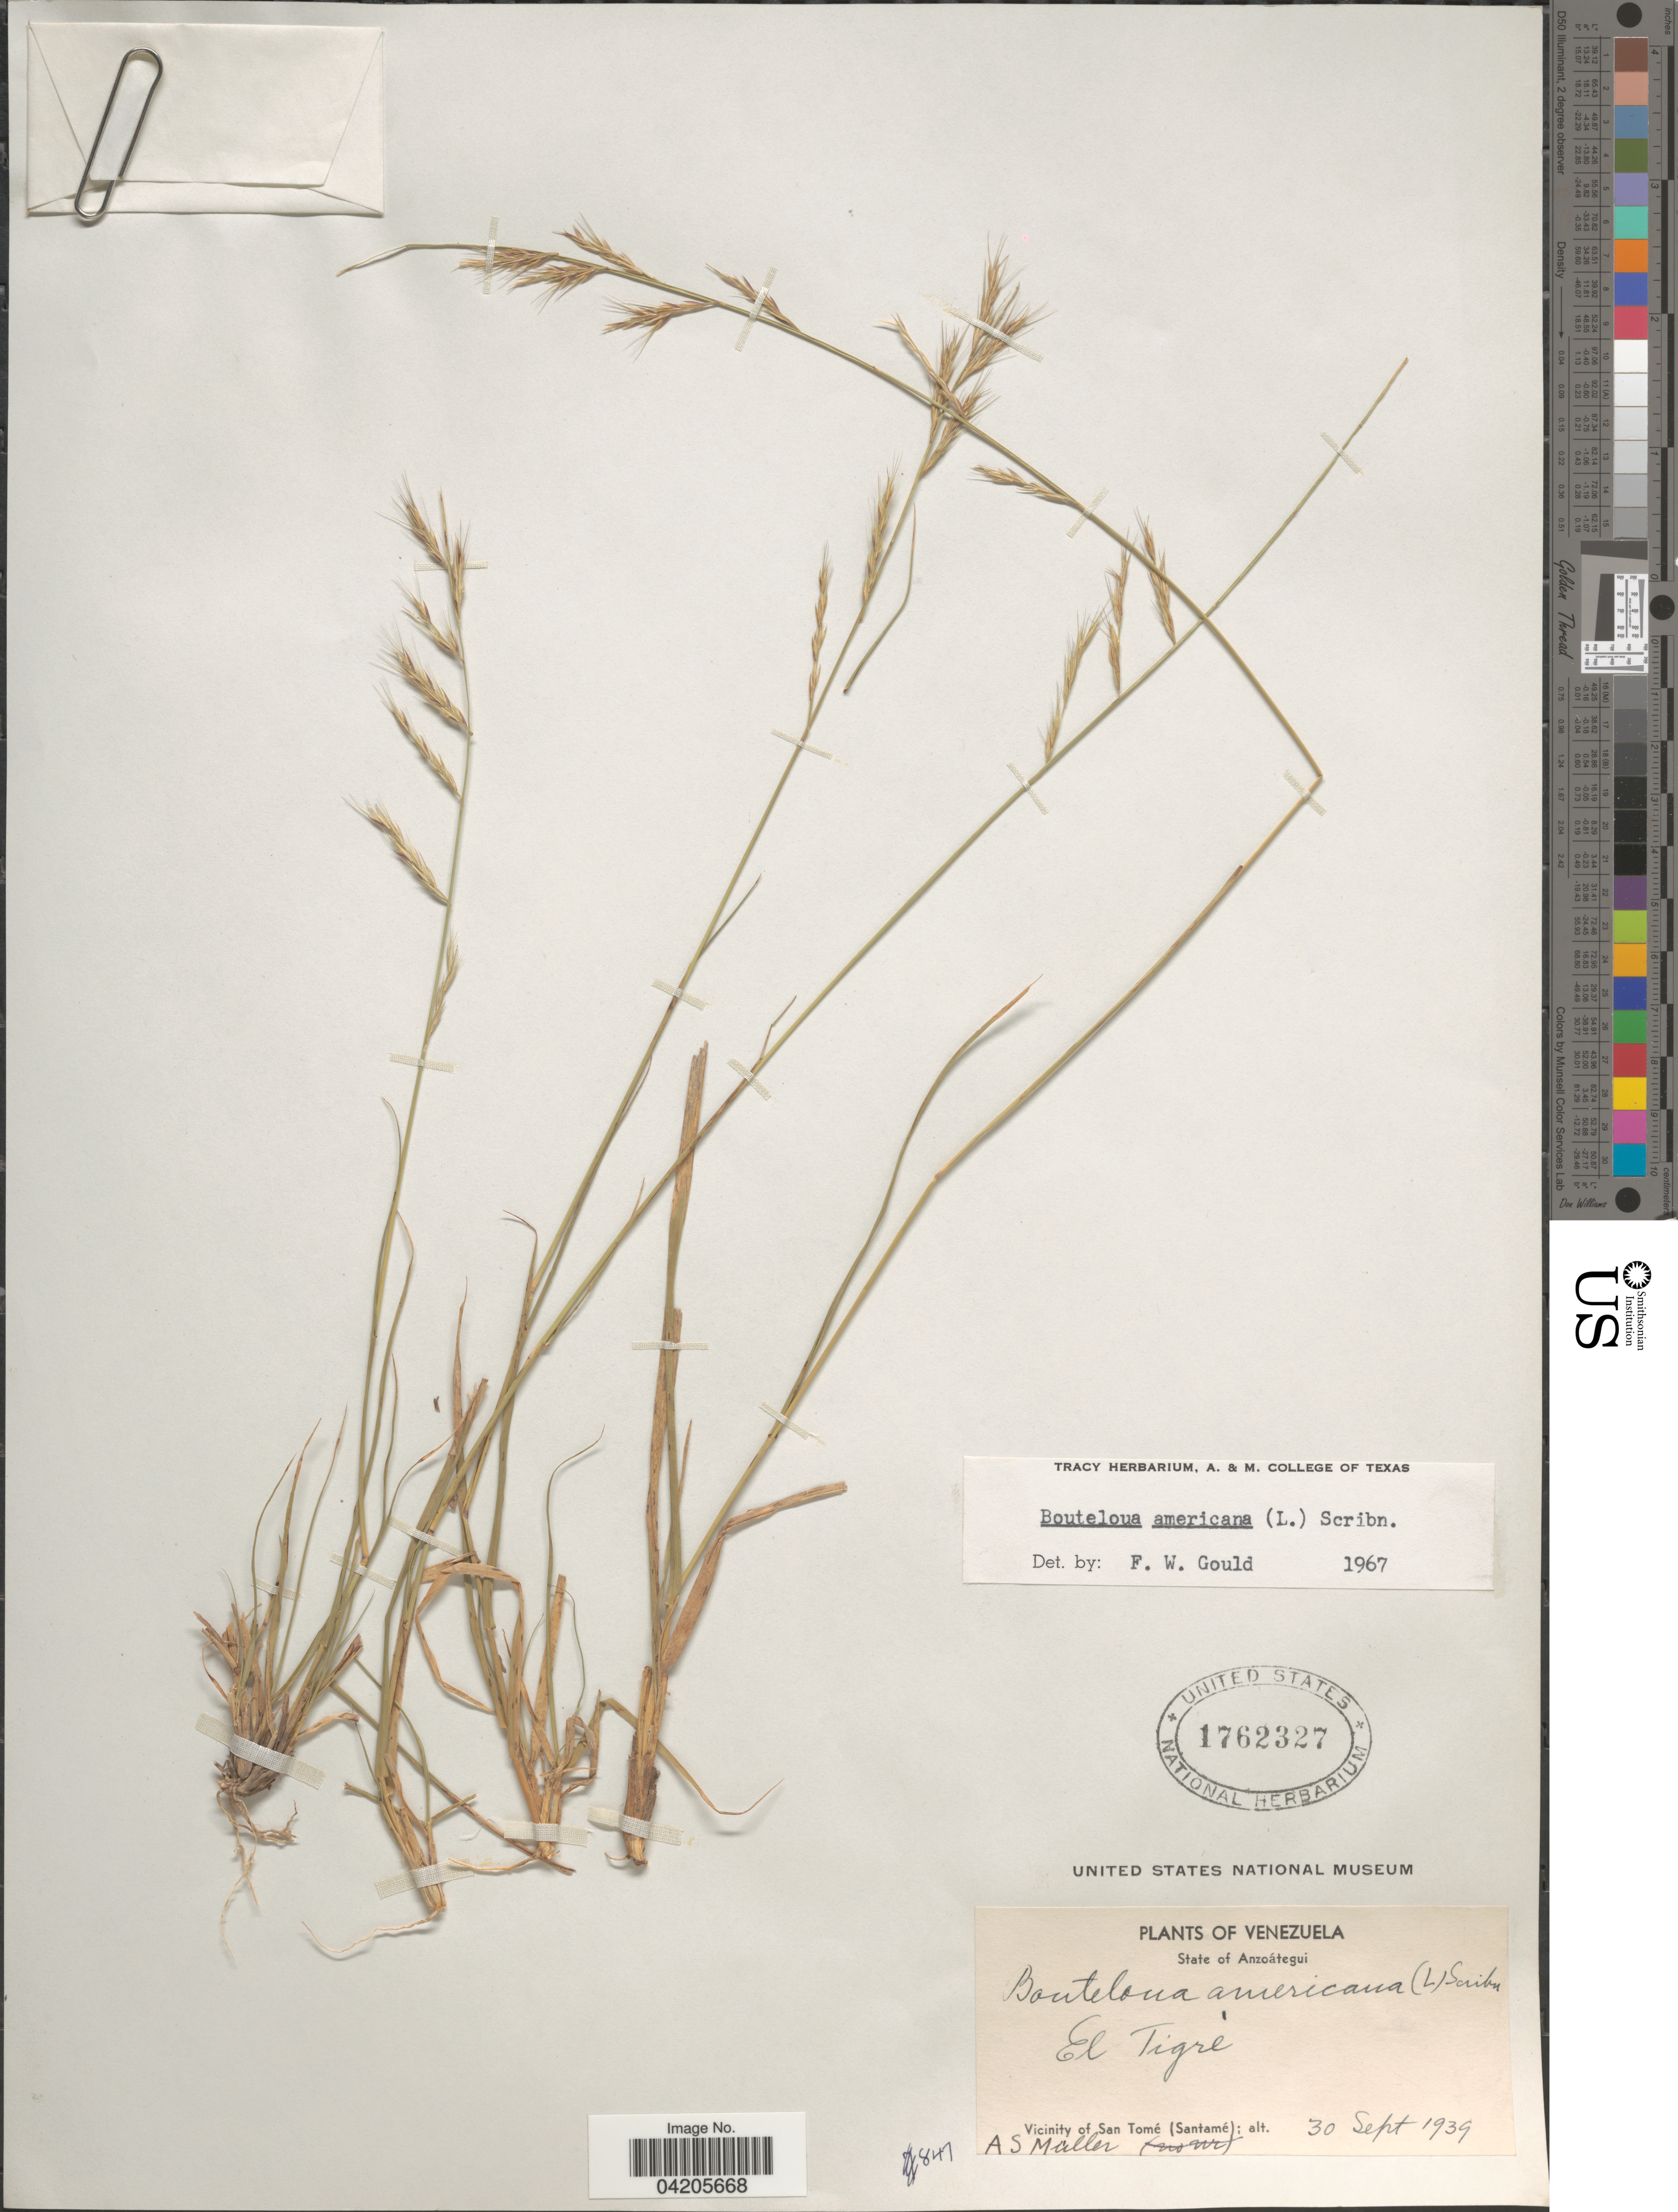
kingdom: Plantae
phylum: Tracheophyta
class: Liliopsida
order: Poales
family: Poaceae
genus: Bouteloua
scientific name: Bouteloua americana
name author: (L.) Scribn.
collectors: A. Muller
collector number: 847?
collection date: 1939-09-30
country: Venezuela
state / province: Anzoategui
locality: El Tigre. Vicinity of San Tomé (Santamé).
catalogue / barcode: US 1762327